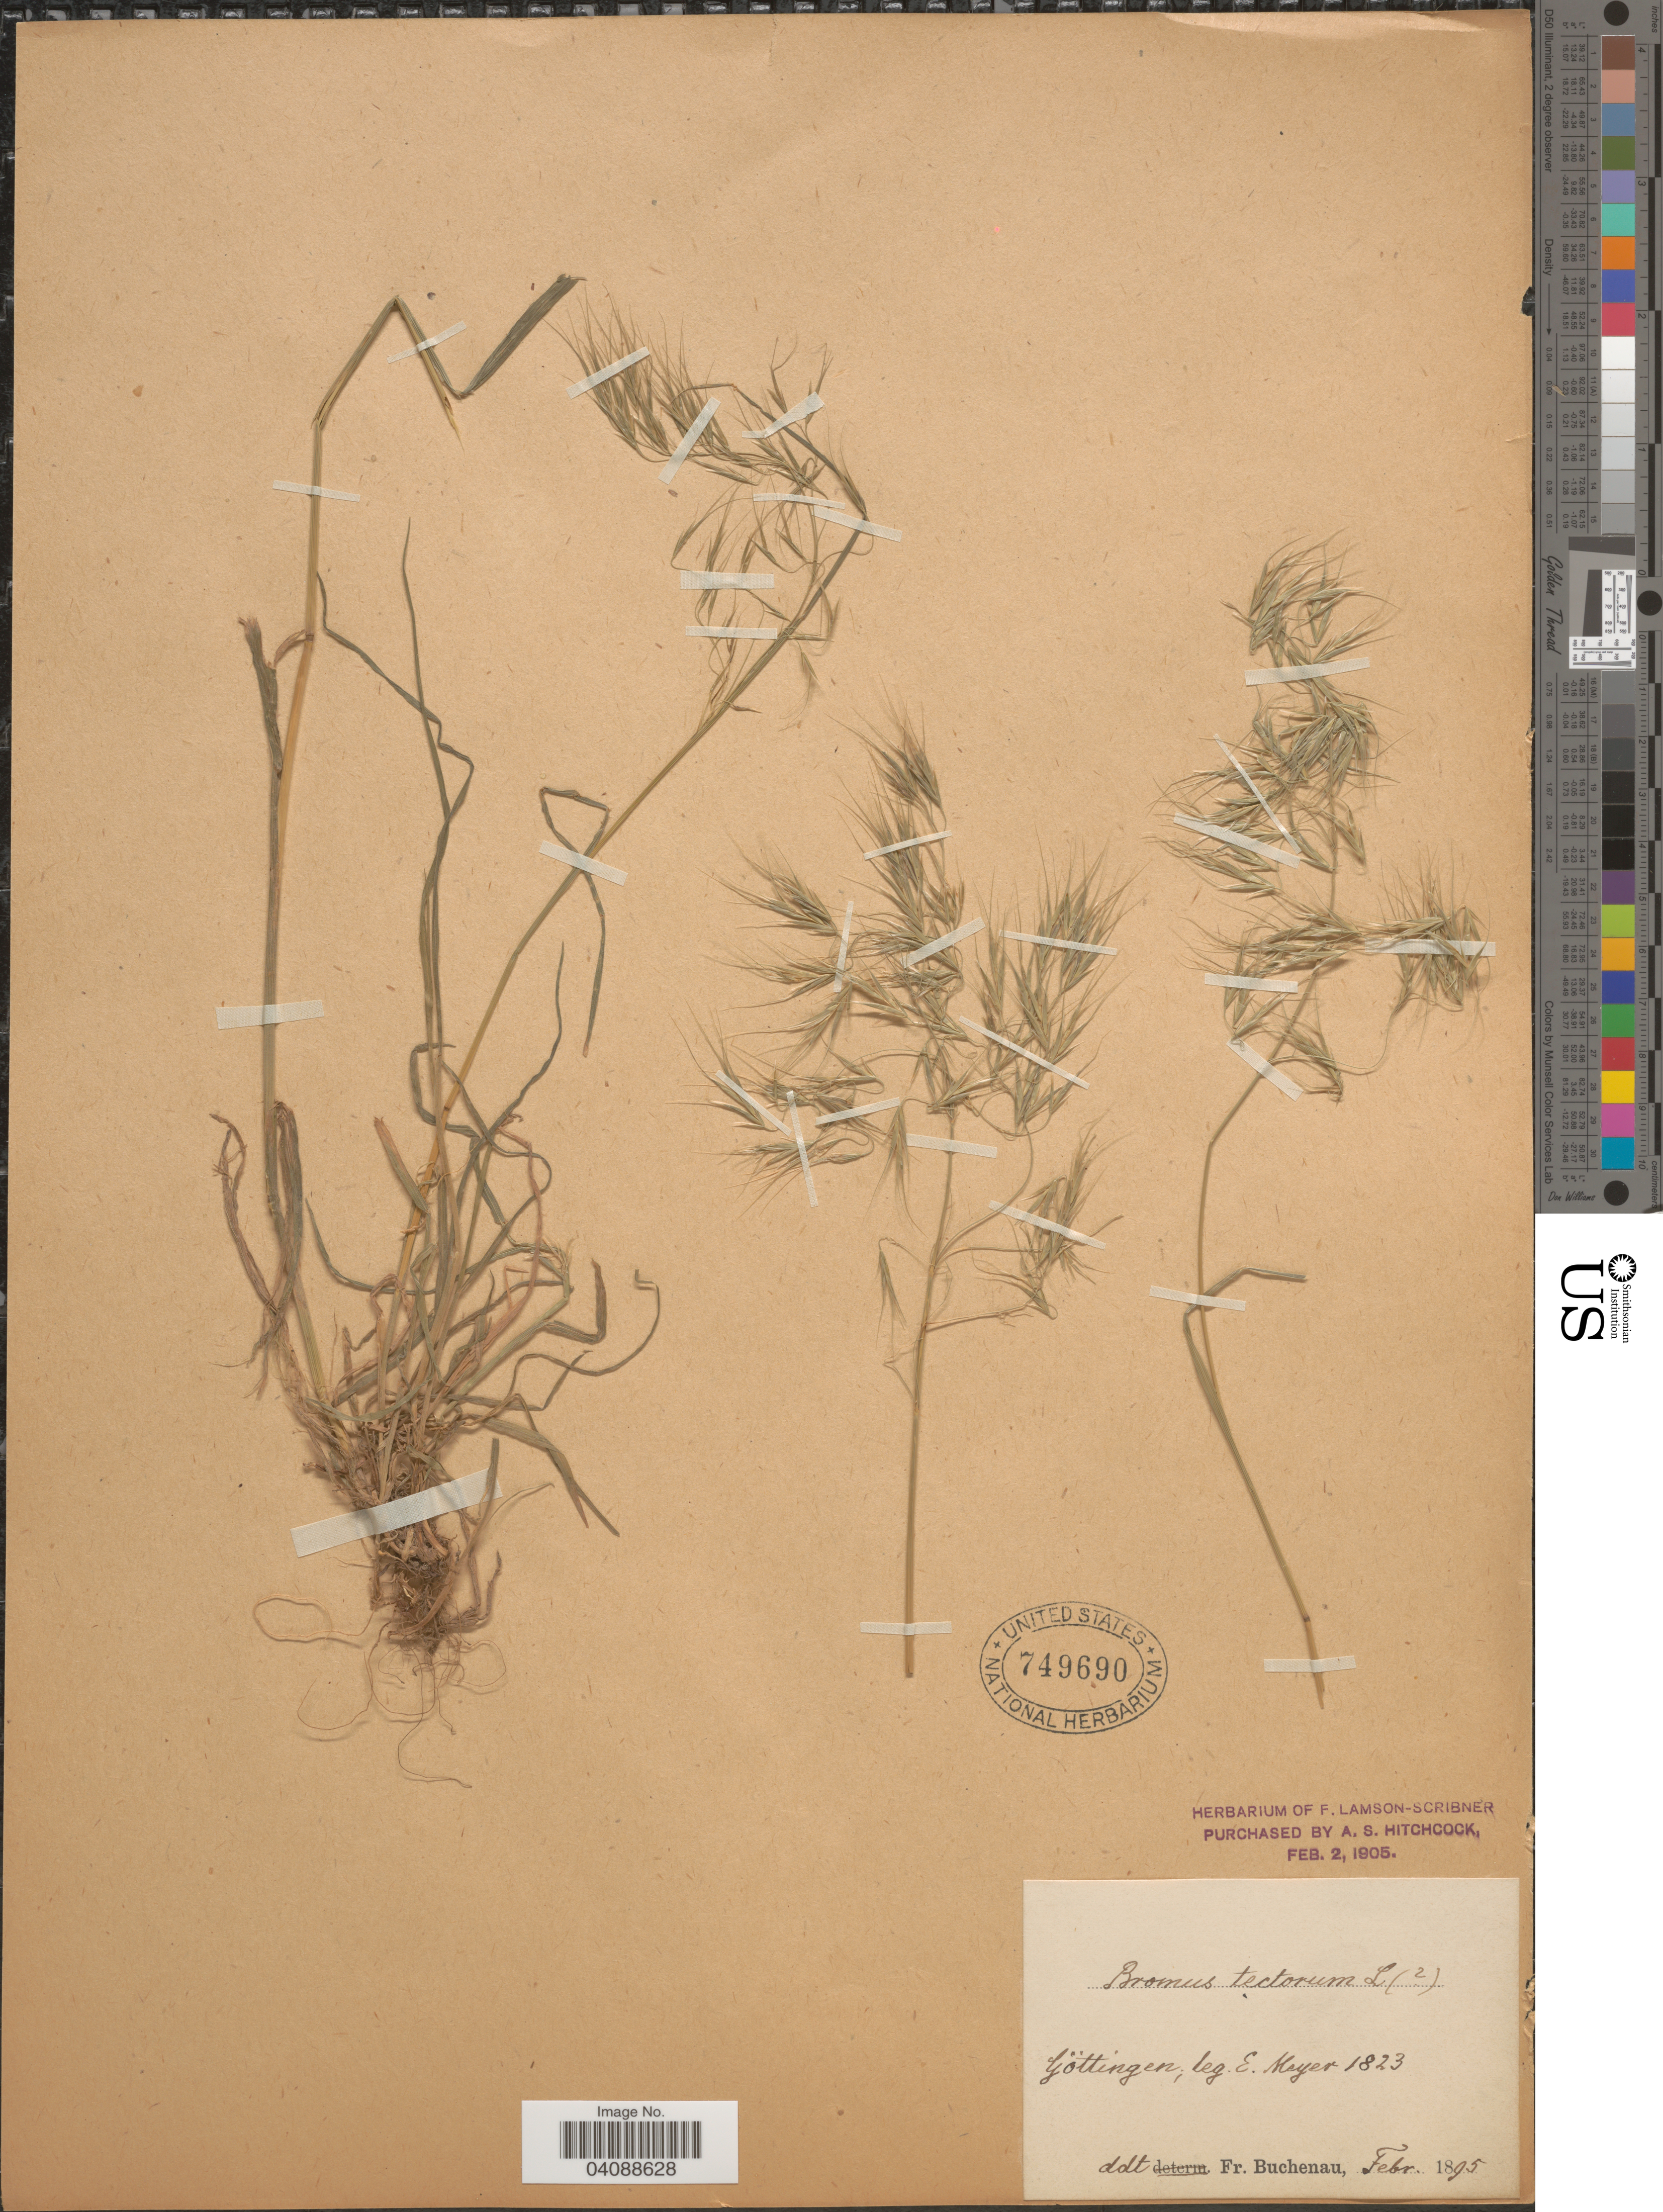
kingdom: Plantae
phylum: Tracheophyta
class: Liliopsida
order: Poales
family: Poaceae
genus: Bromus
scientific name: Bromus tectorum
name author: L.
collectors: E. Meyer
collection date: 1823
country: Germany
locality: Göttingen.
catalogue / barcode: US 749690